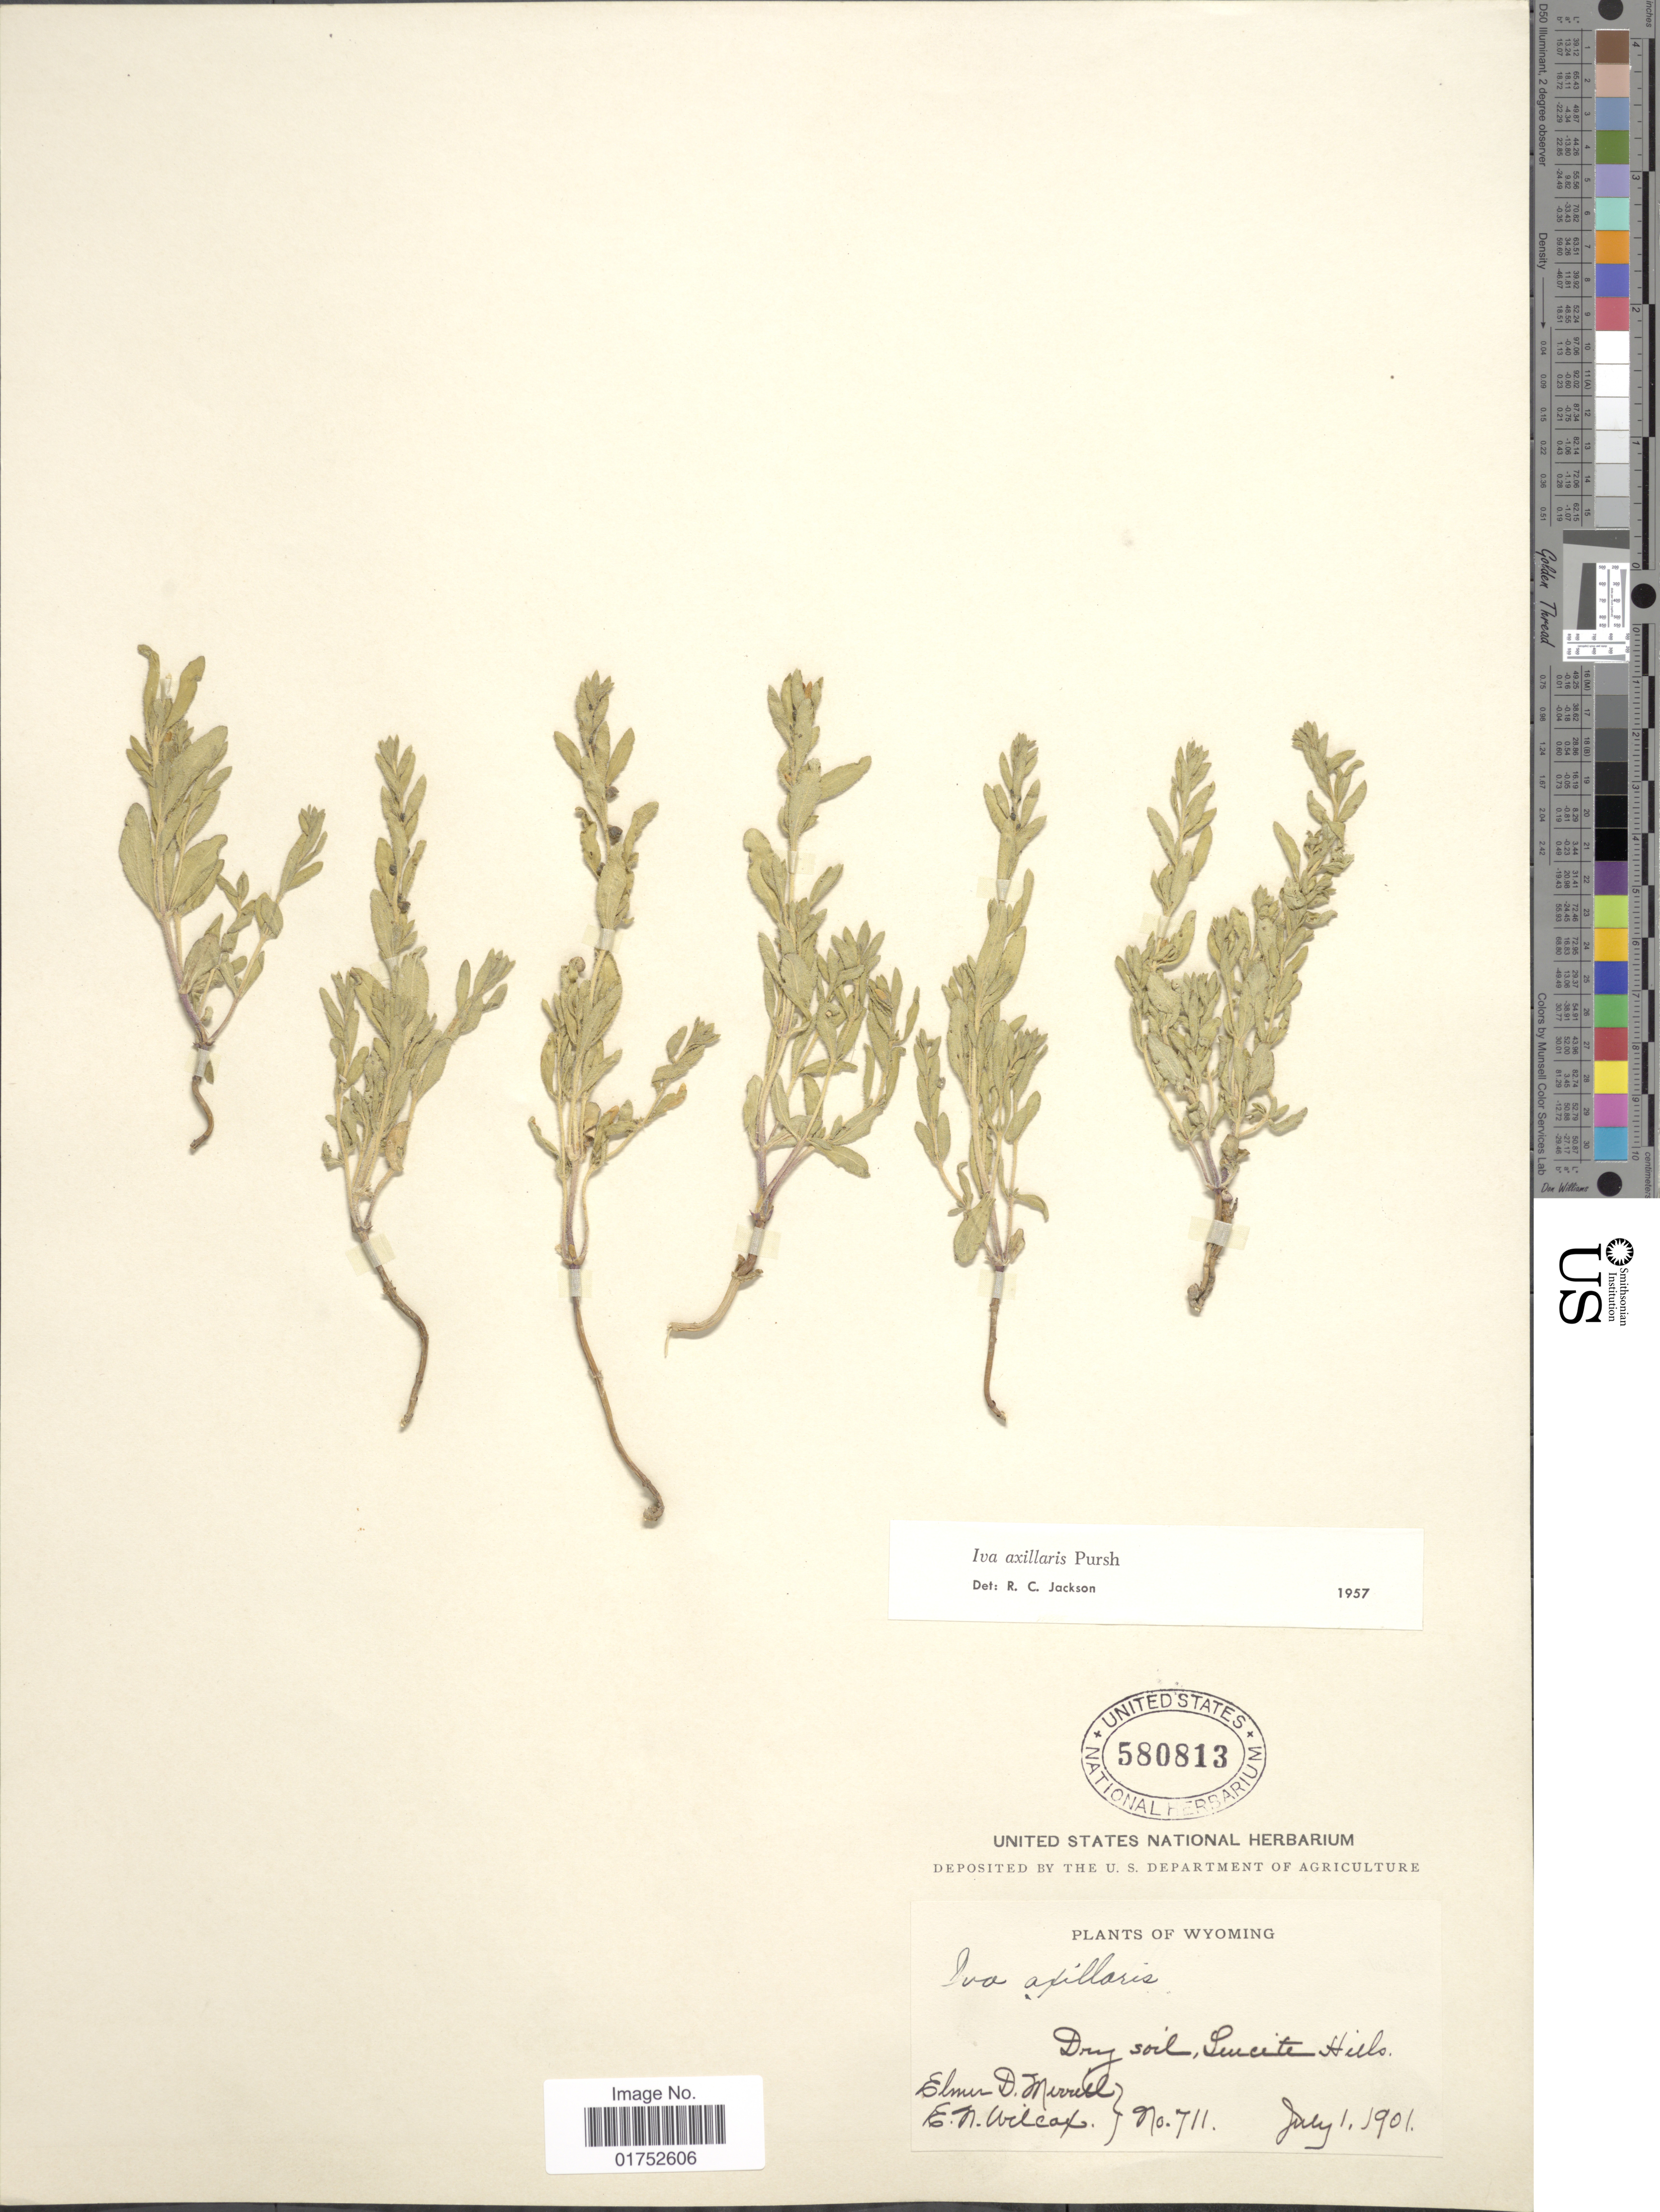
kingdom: Plantae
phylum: Tracheophyta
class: Magnoliopsida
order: Asterales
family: Asteraceae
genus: Iva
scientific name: Iva axillaris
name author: Pursh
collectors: E. D. Merrill & E. Wilcox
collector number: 711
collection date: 1901-07-01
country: United States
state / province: Wyoming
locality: Leucite Hills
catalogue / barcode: US 580813